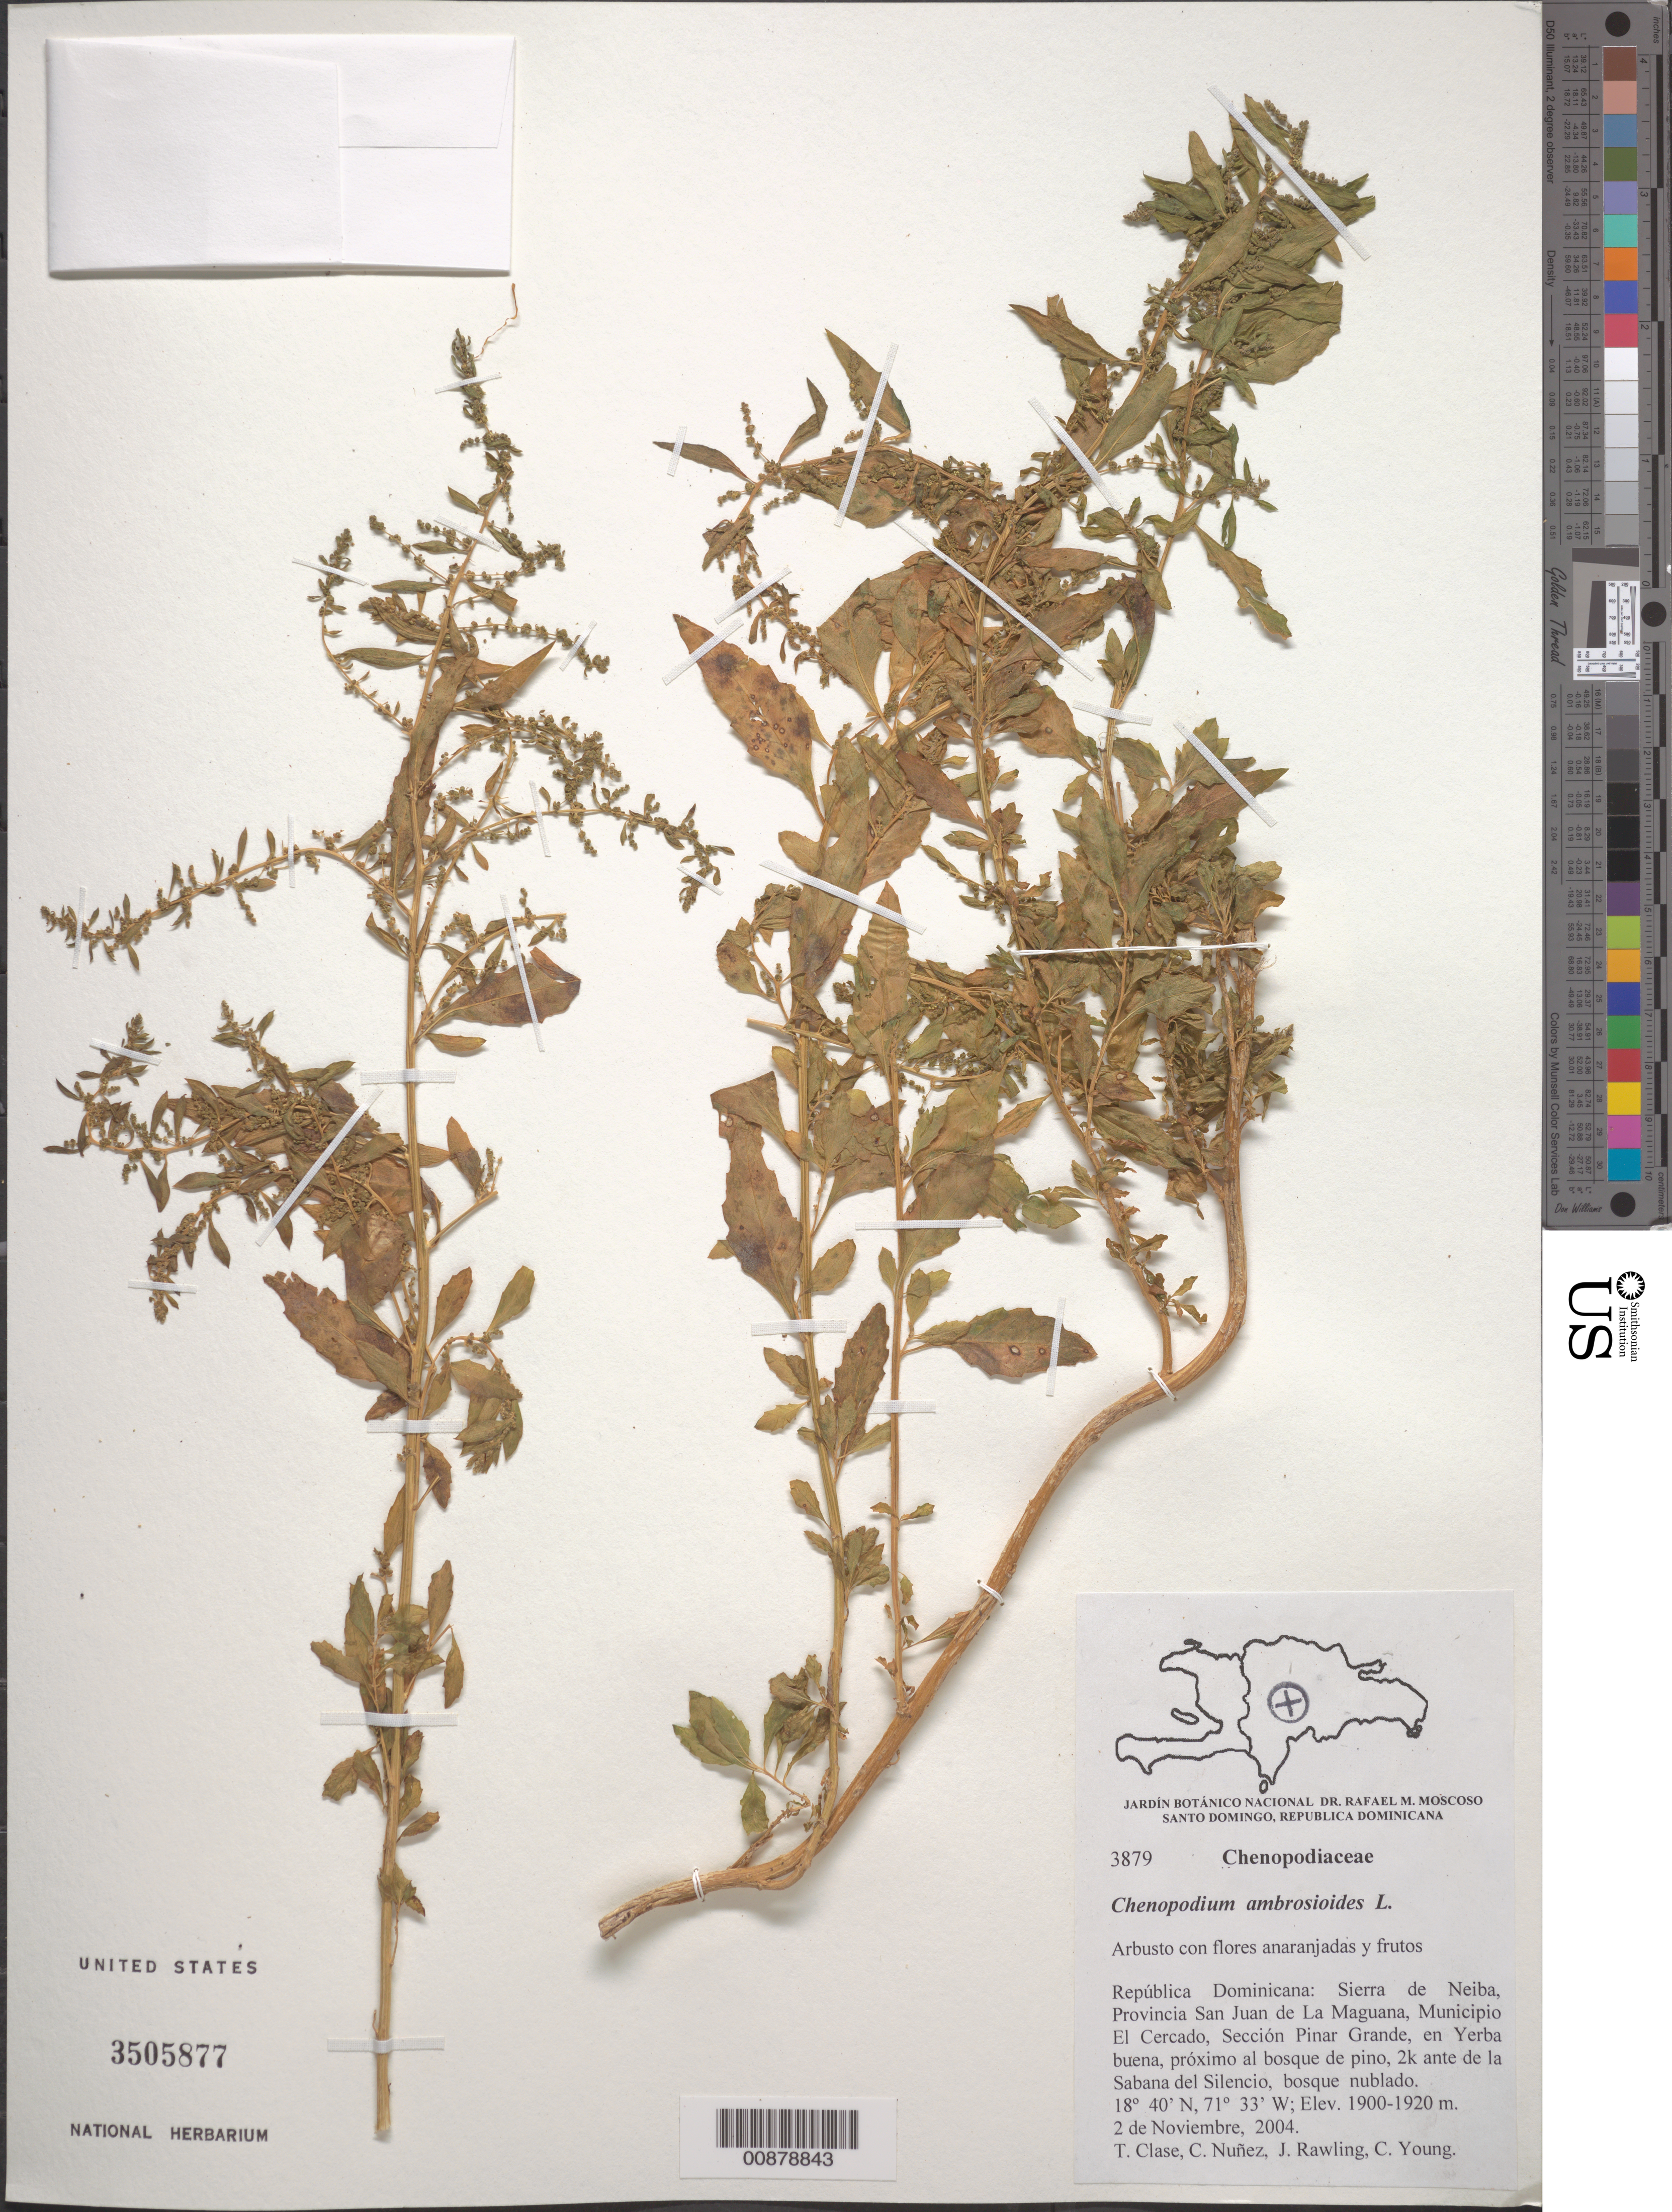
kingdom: Plantae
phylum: Tracheophyta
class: Magnoliopsida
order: Caryophyllales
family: Amaranthaceae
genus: Chenopodium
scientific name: Chenopodium ambrosioides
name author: L.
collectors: T. Clase, C. Nunez, J. Rawling & C. Young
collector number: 3879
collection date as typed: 02 Nov 2004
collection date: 2004-11-02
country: Dominican Republic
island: Hispaniola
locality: Sierra de Neiba, Prov. San Juan de La Maguana, Mun. El Cercado, Sección Pinar Grande, en Yerba buena, próximo al bosque de pino, 2k, ante de la Sabana del Silencio.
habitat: Bosque nublado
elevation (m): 1900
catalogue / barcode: US 3505877